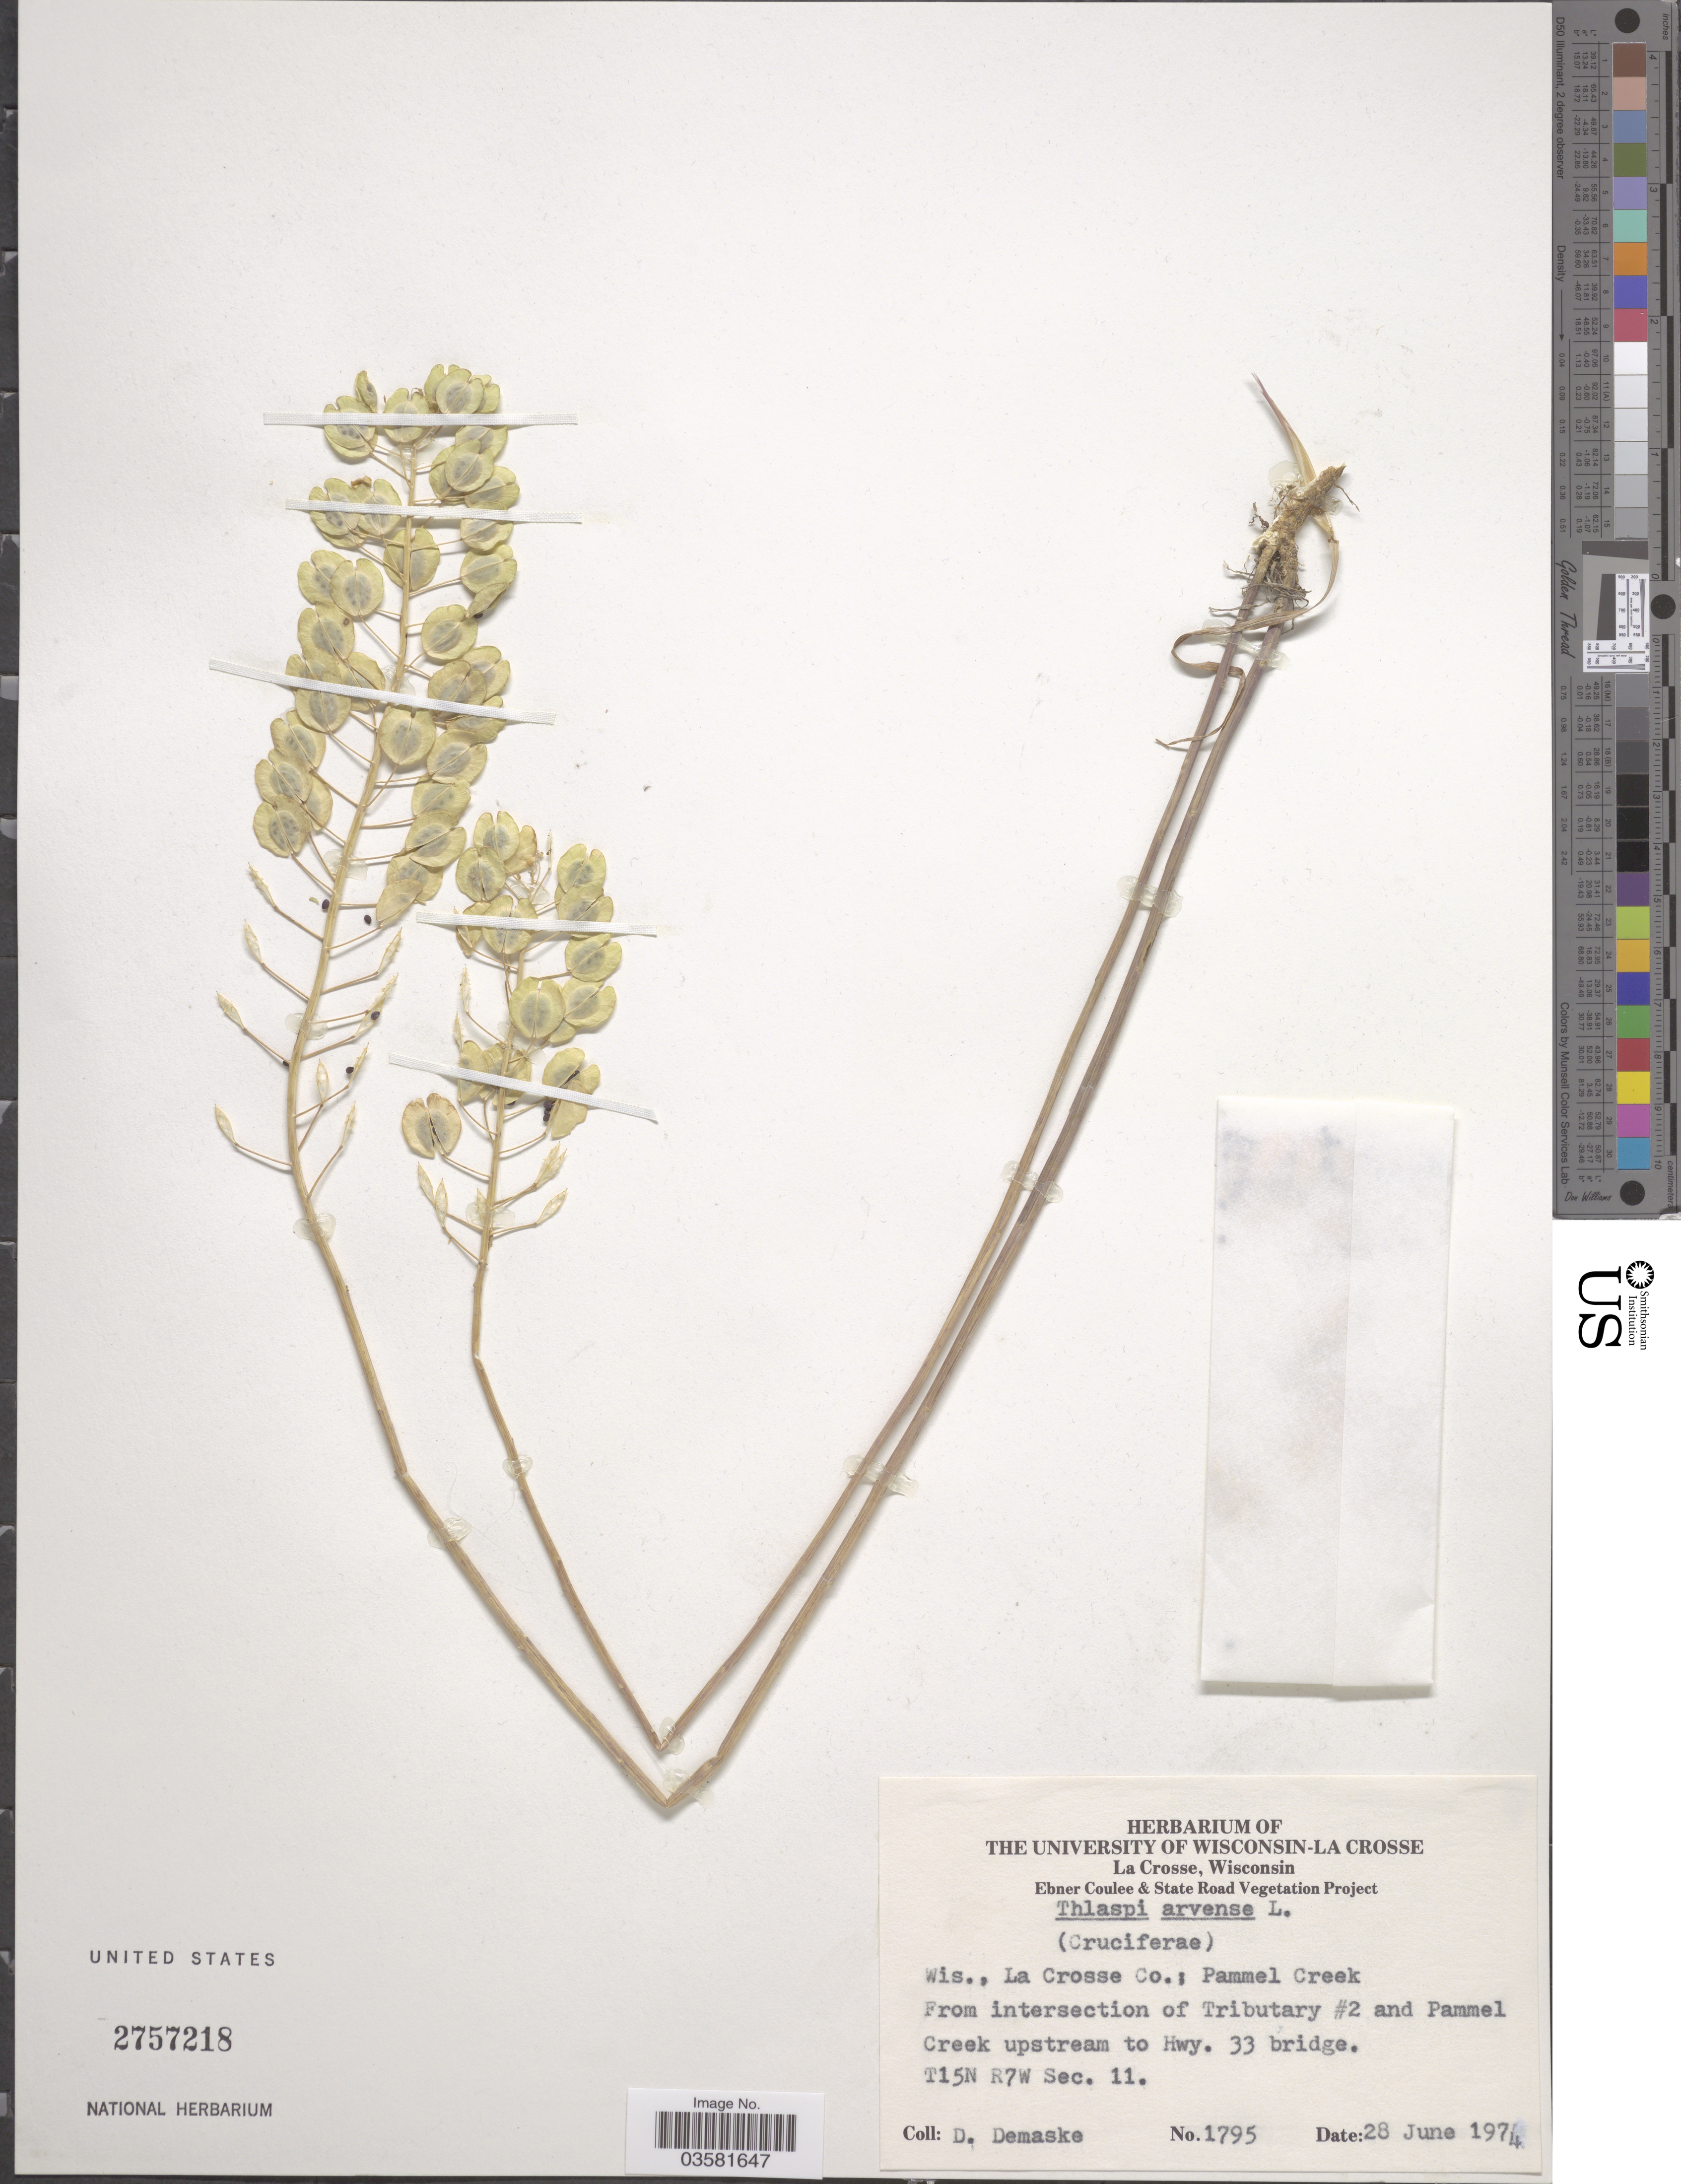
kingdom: Plantae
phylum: Tracheophyta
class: Magnoliopsida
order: Brassicales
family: Brassicaceae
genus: Thlaspi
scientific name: Thlaspi arvense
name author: L.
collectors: D. Demaske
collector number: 1795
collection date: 1974-06-28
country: United States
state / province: Wisconsin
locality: Ebner Coulee & State Road [unsure placement] La Crosse Co.; Pammel Creek. From intersection of Tributary #2 and Pammel Creek upstream to Hwy. 33 bridge. T15N R7W Sec. 11.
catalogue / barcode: US 2757218